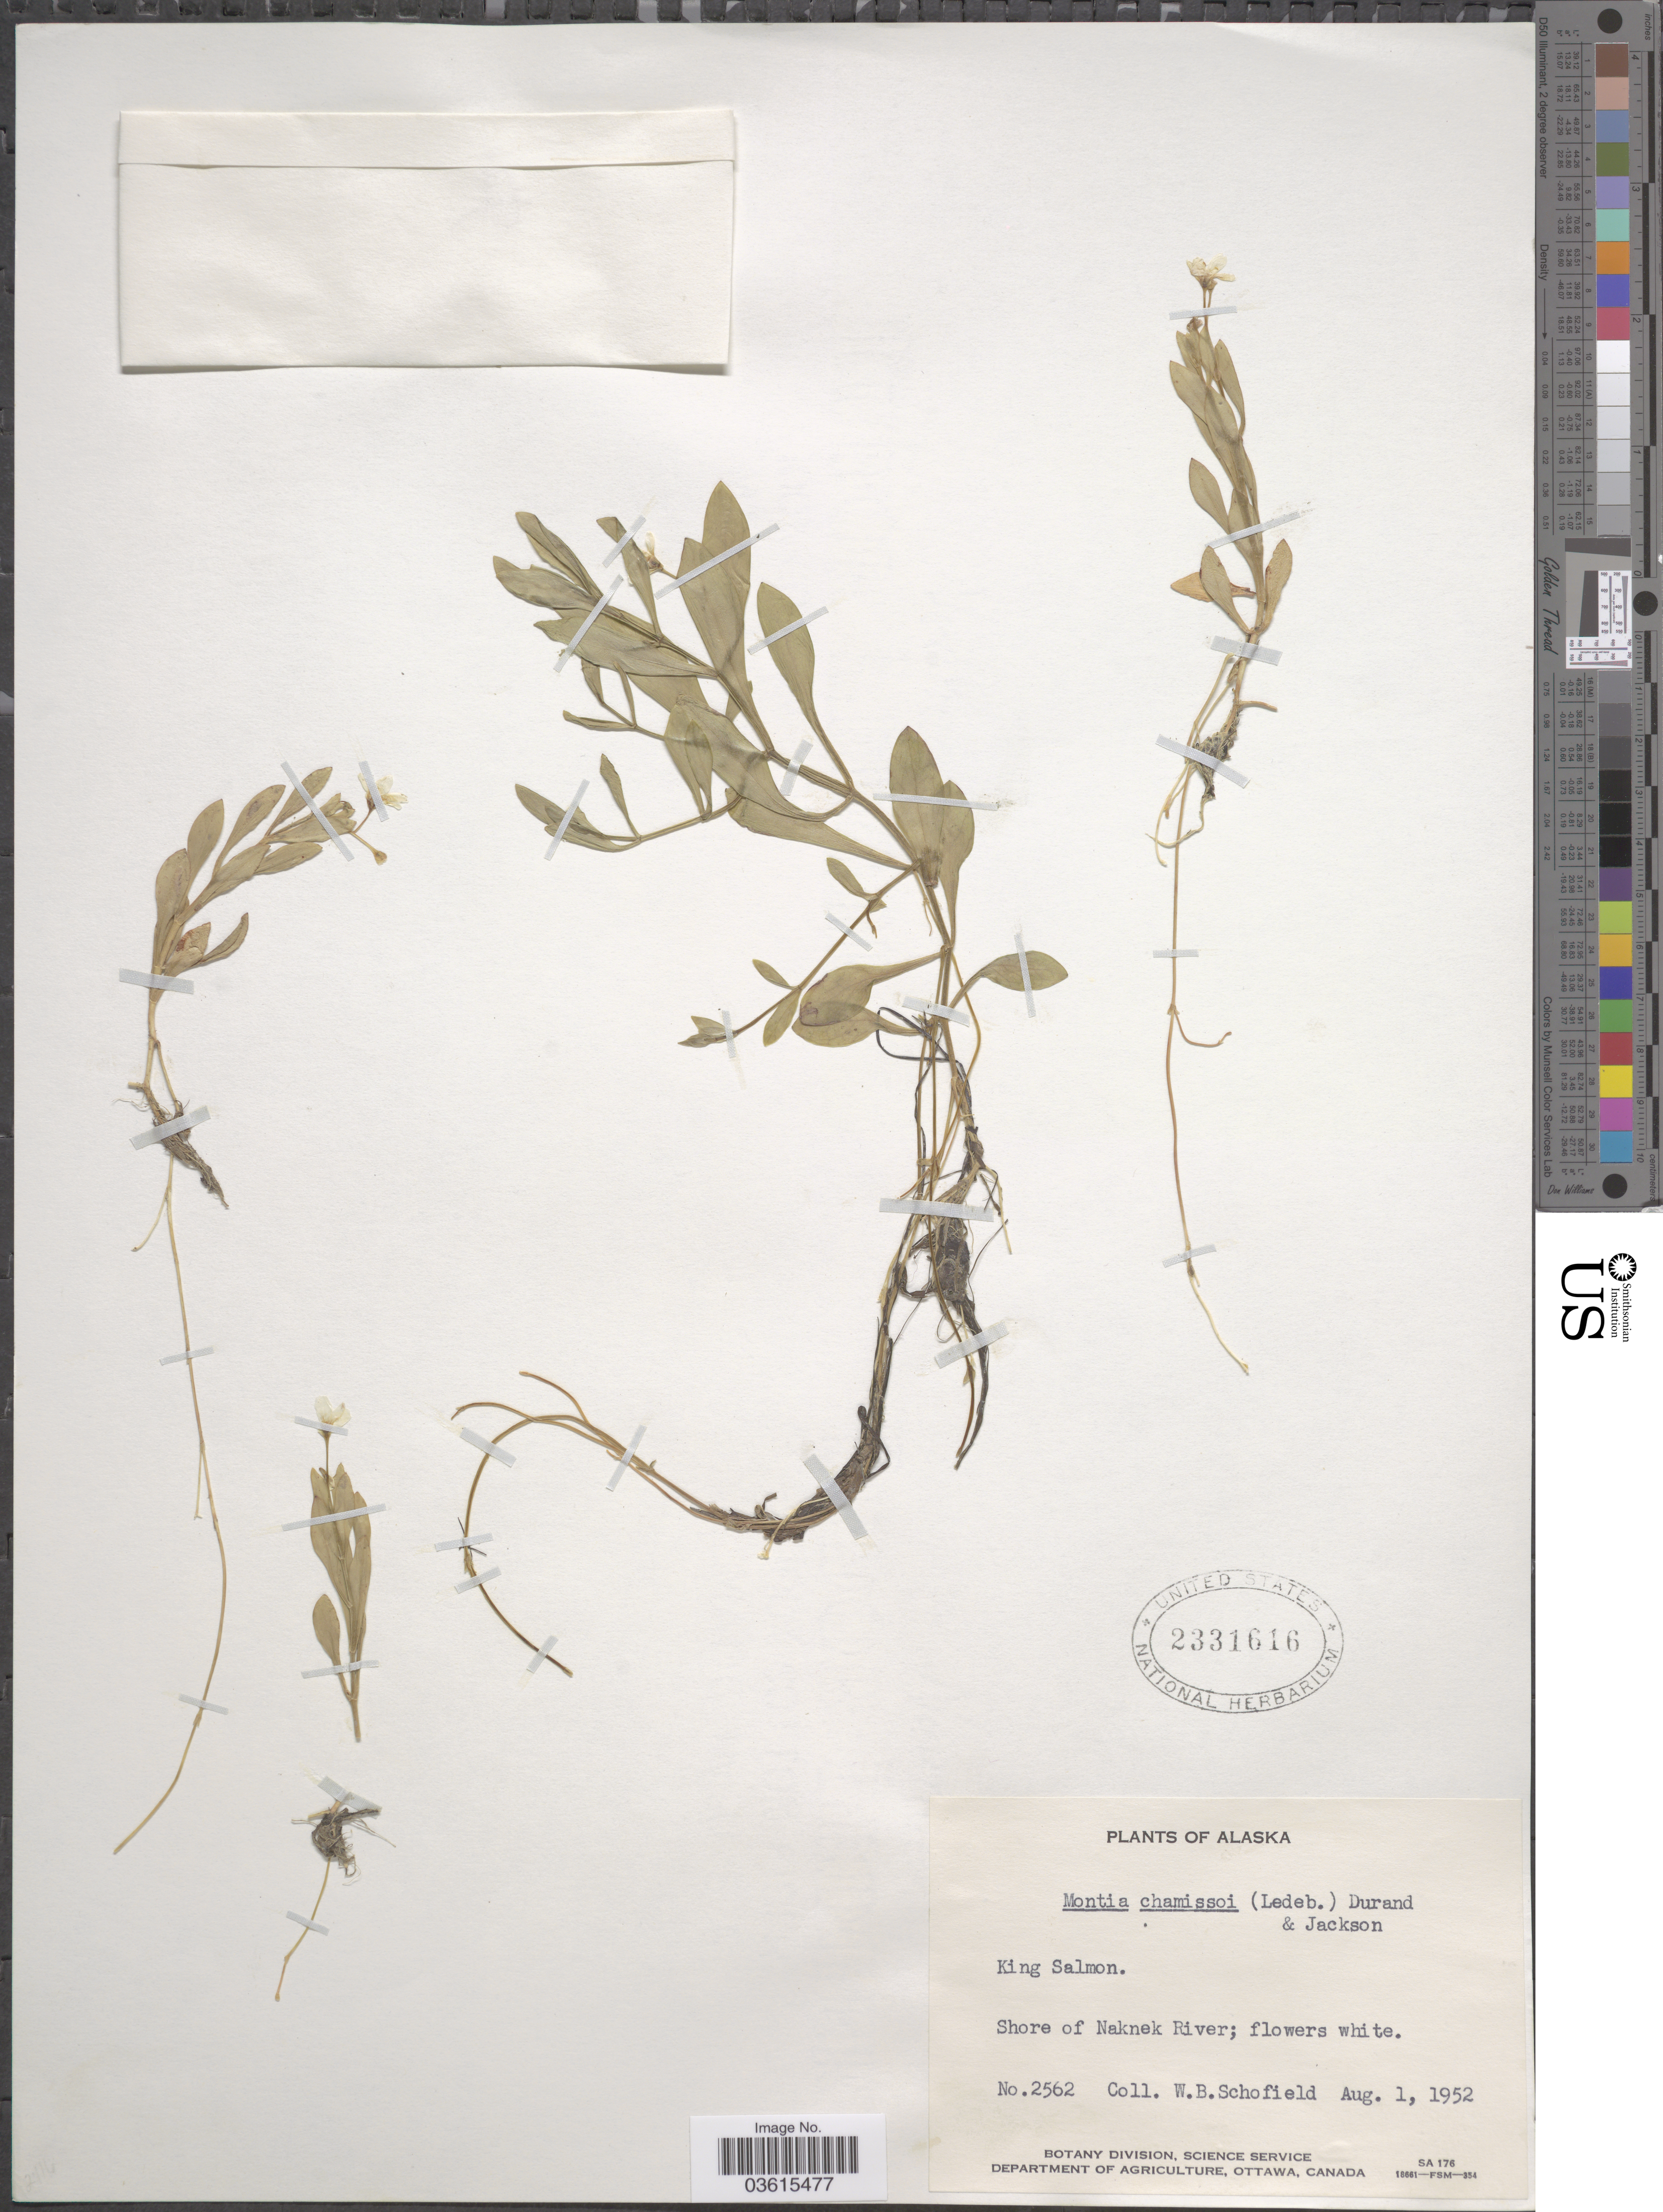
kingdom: Plantae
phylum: Tracheophyta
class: Magnoliopsida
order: Caryophyllales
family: Montiaceae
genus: Montia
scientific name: Montia chamissoi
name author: (Ledeb. ex Spreng.) Greene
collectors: W. Schofield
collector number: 2562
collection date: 1952-08-01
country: United States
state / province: Alaska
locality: King Salmon. Shore of Naknek River.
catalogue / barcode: US 2331616